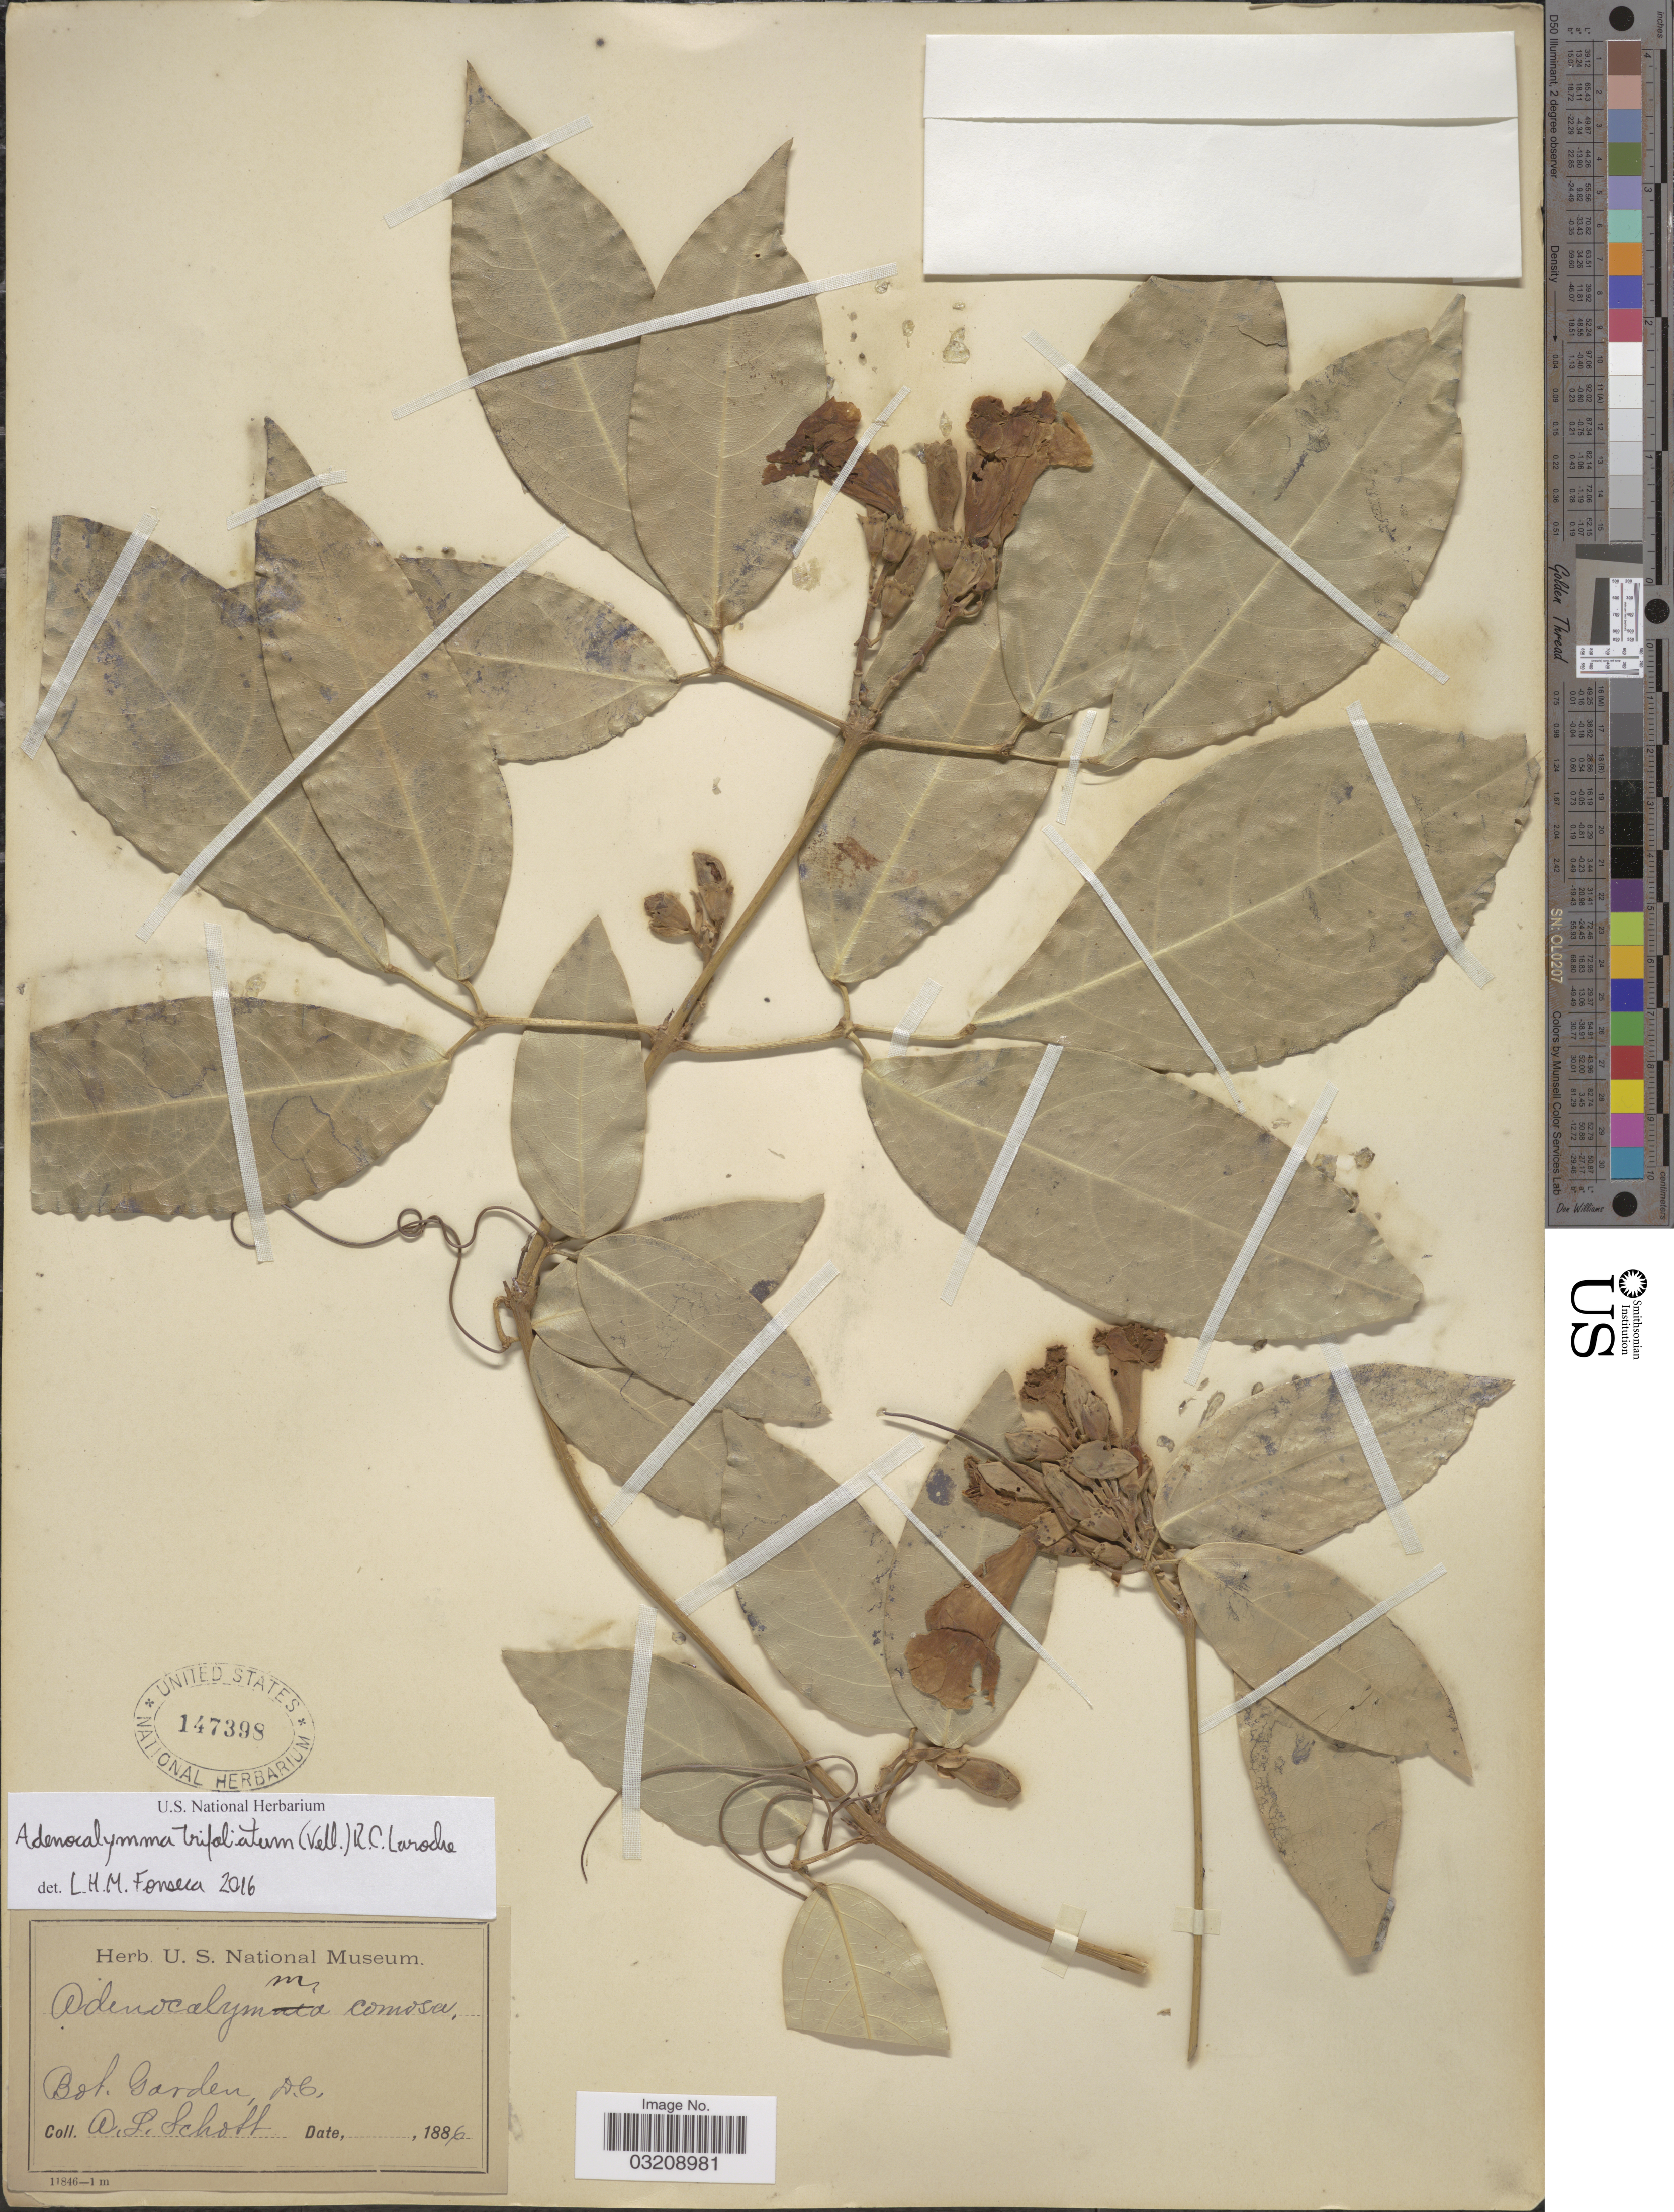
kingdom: Plantae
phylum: Tracheophyta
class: Magnoliopsida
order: Lamiales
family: Bignoniaceae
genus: Adenocalymma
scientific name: Adenocalymma trifoliatum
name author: (Vell.) Laroche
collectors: A. L. Schott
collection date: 1886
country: United States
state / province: District of Columbia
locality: Bot. Garden, D.C.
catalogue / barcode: US 147398